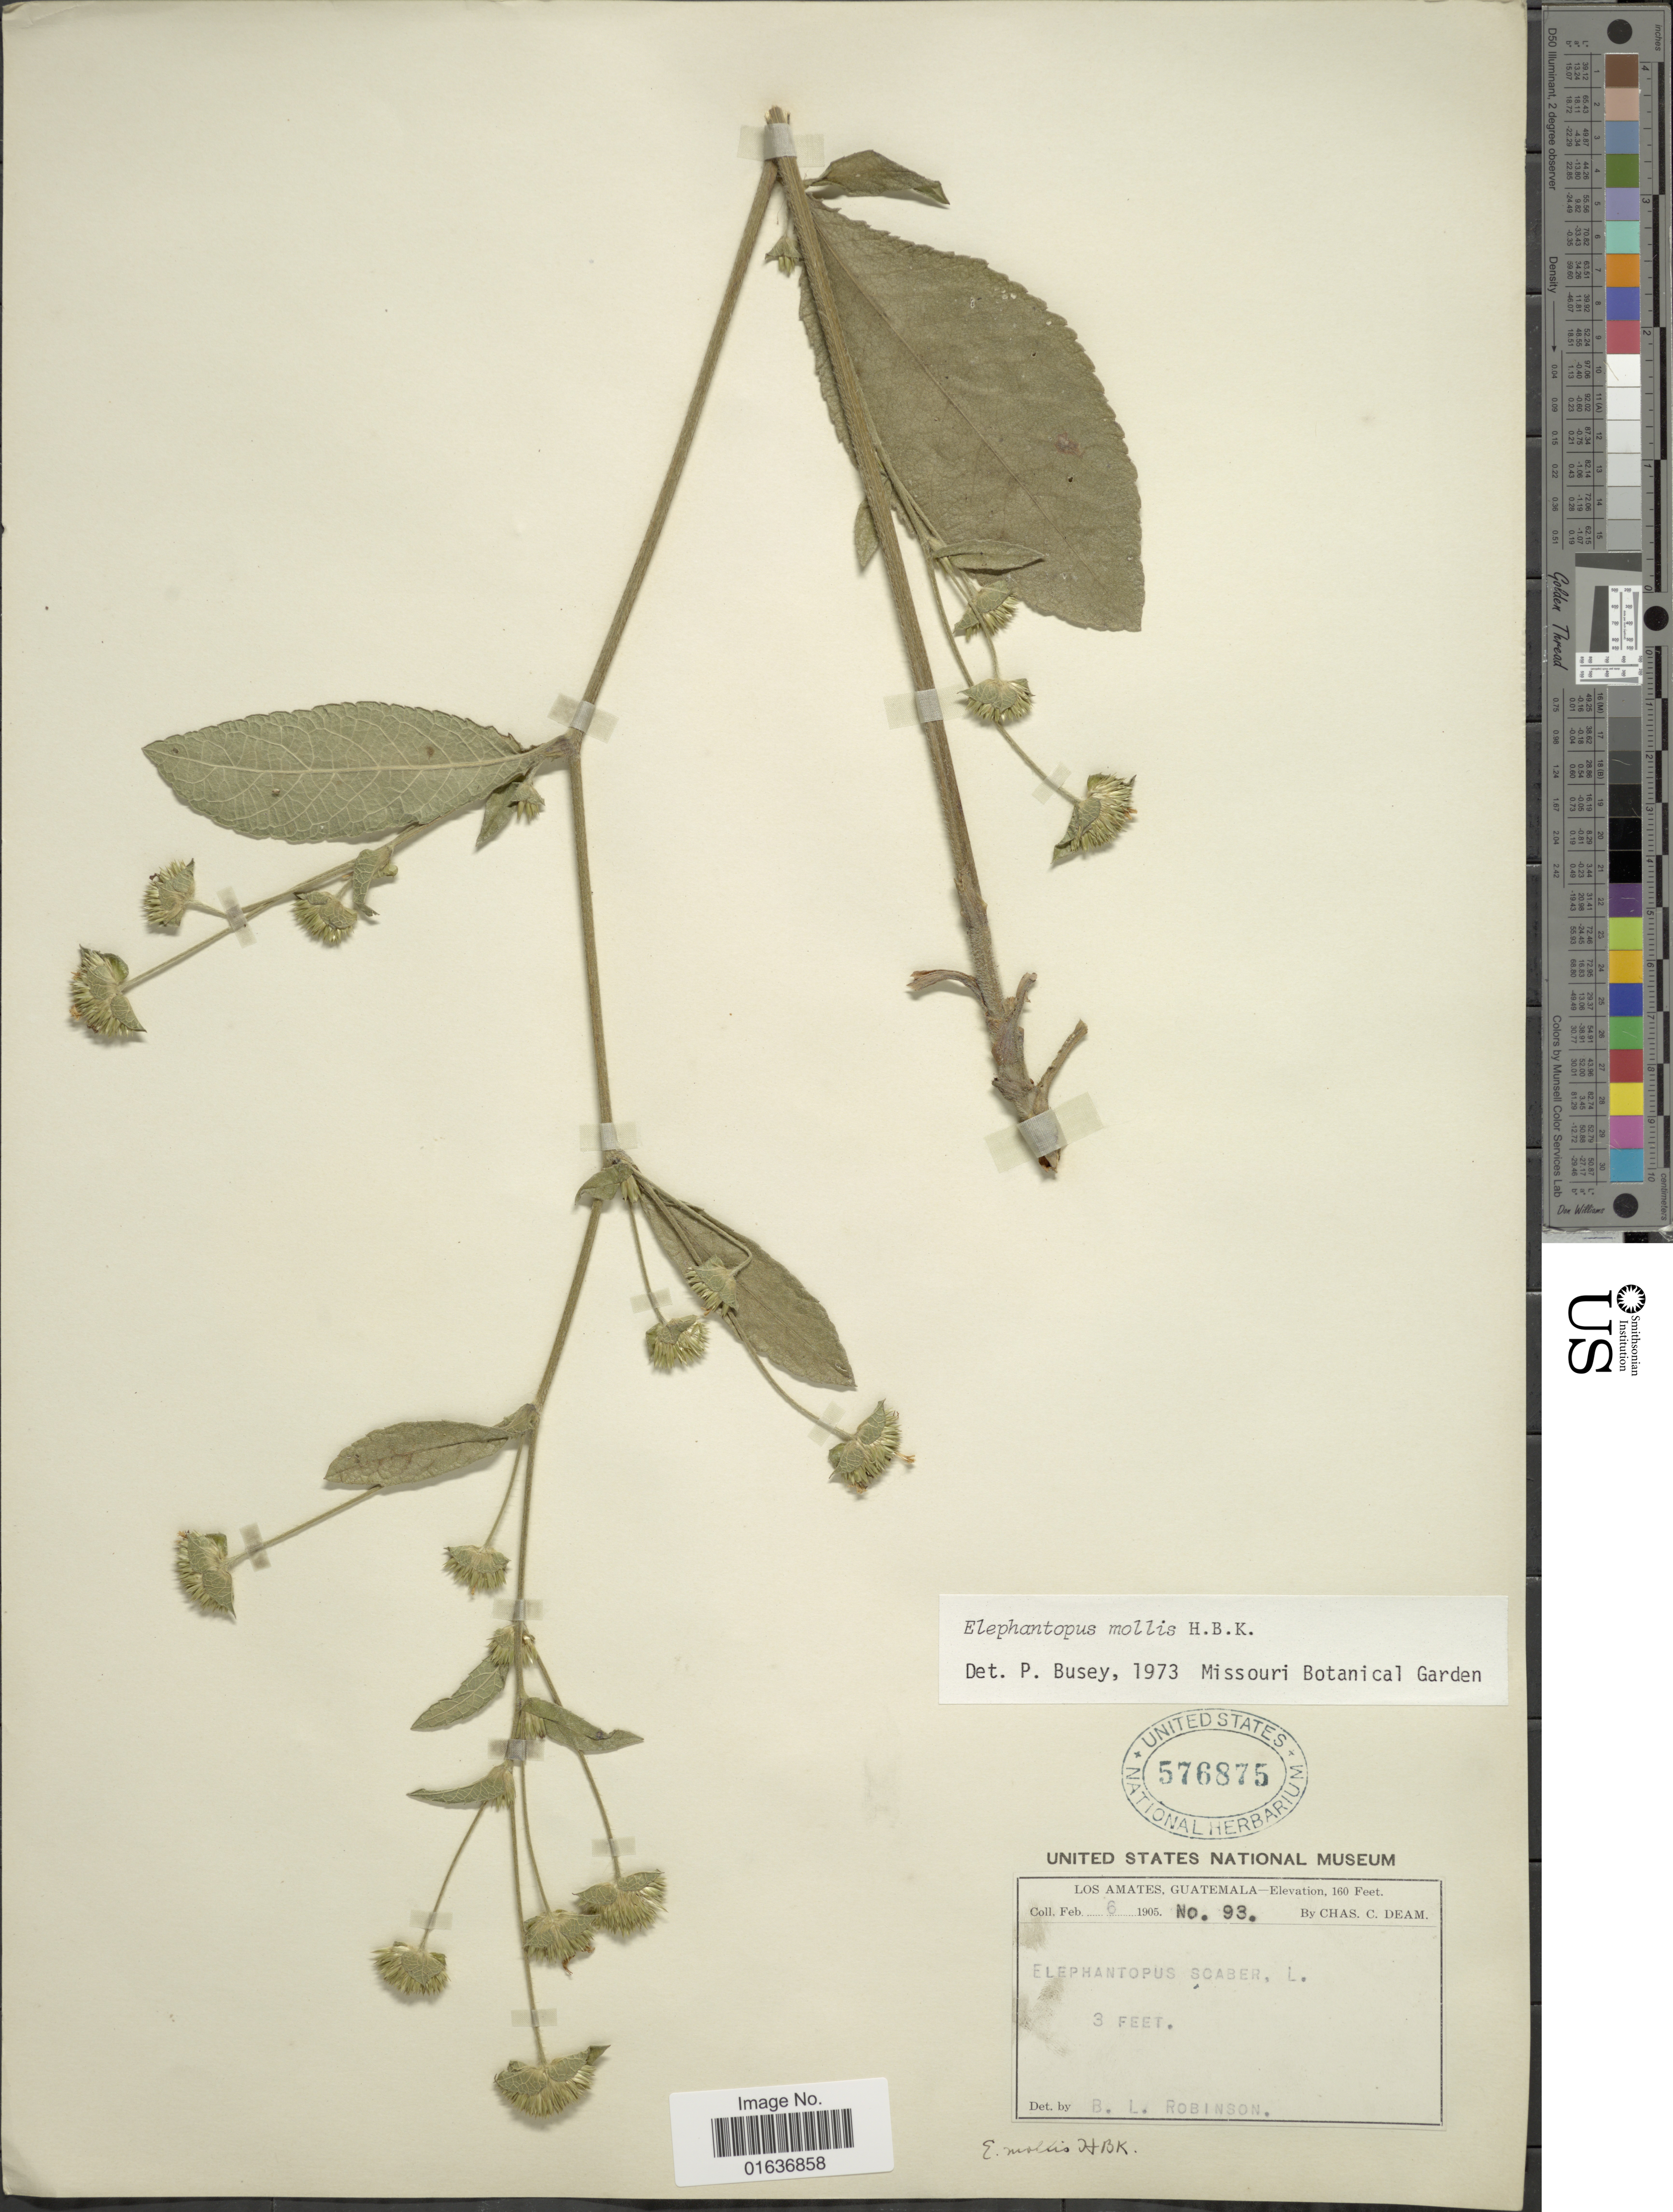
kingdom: Plantae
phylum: Tracheophyta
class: Magnoliopsida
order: Asterales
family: Asteraceae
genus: Elephantopus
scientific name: Elephantopus mollis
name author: Kunth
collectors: C. C. Deam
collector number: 93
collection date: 1905-02-06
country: Guatemala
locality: Los Amates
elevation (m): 49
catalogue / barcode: US 576875